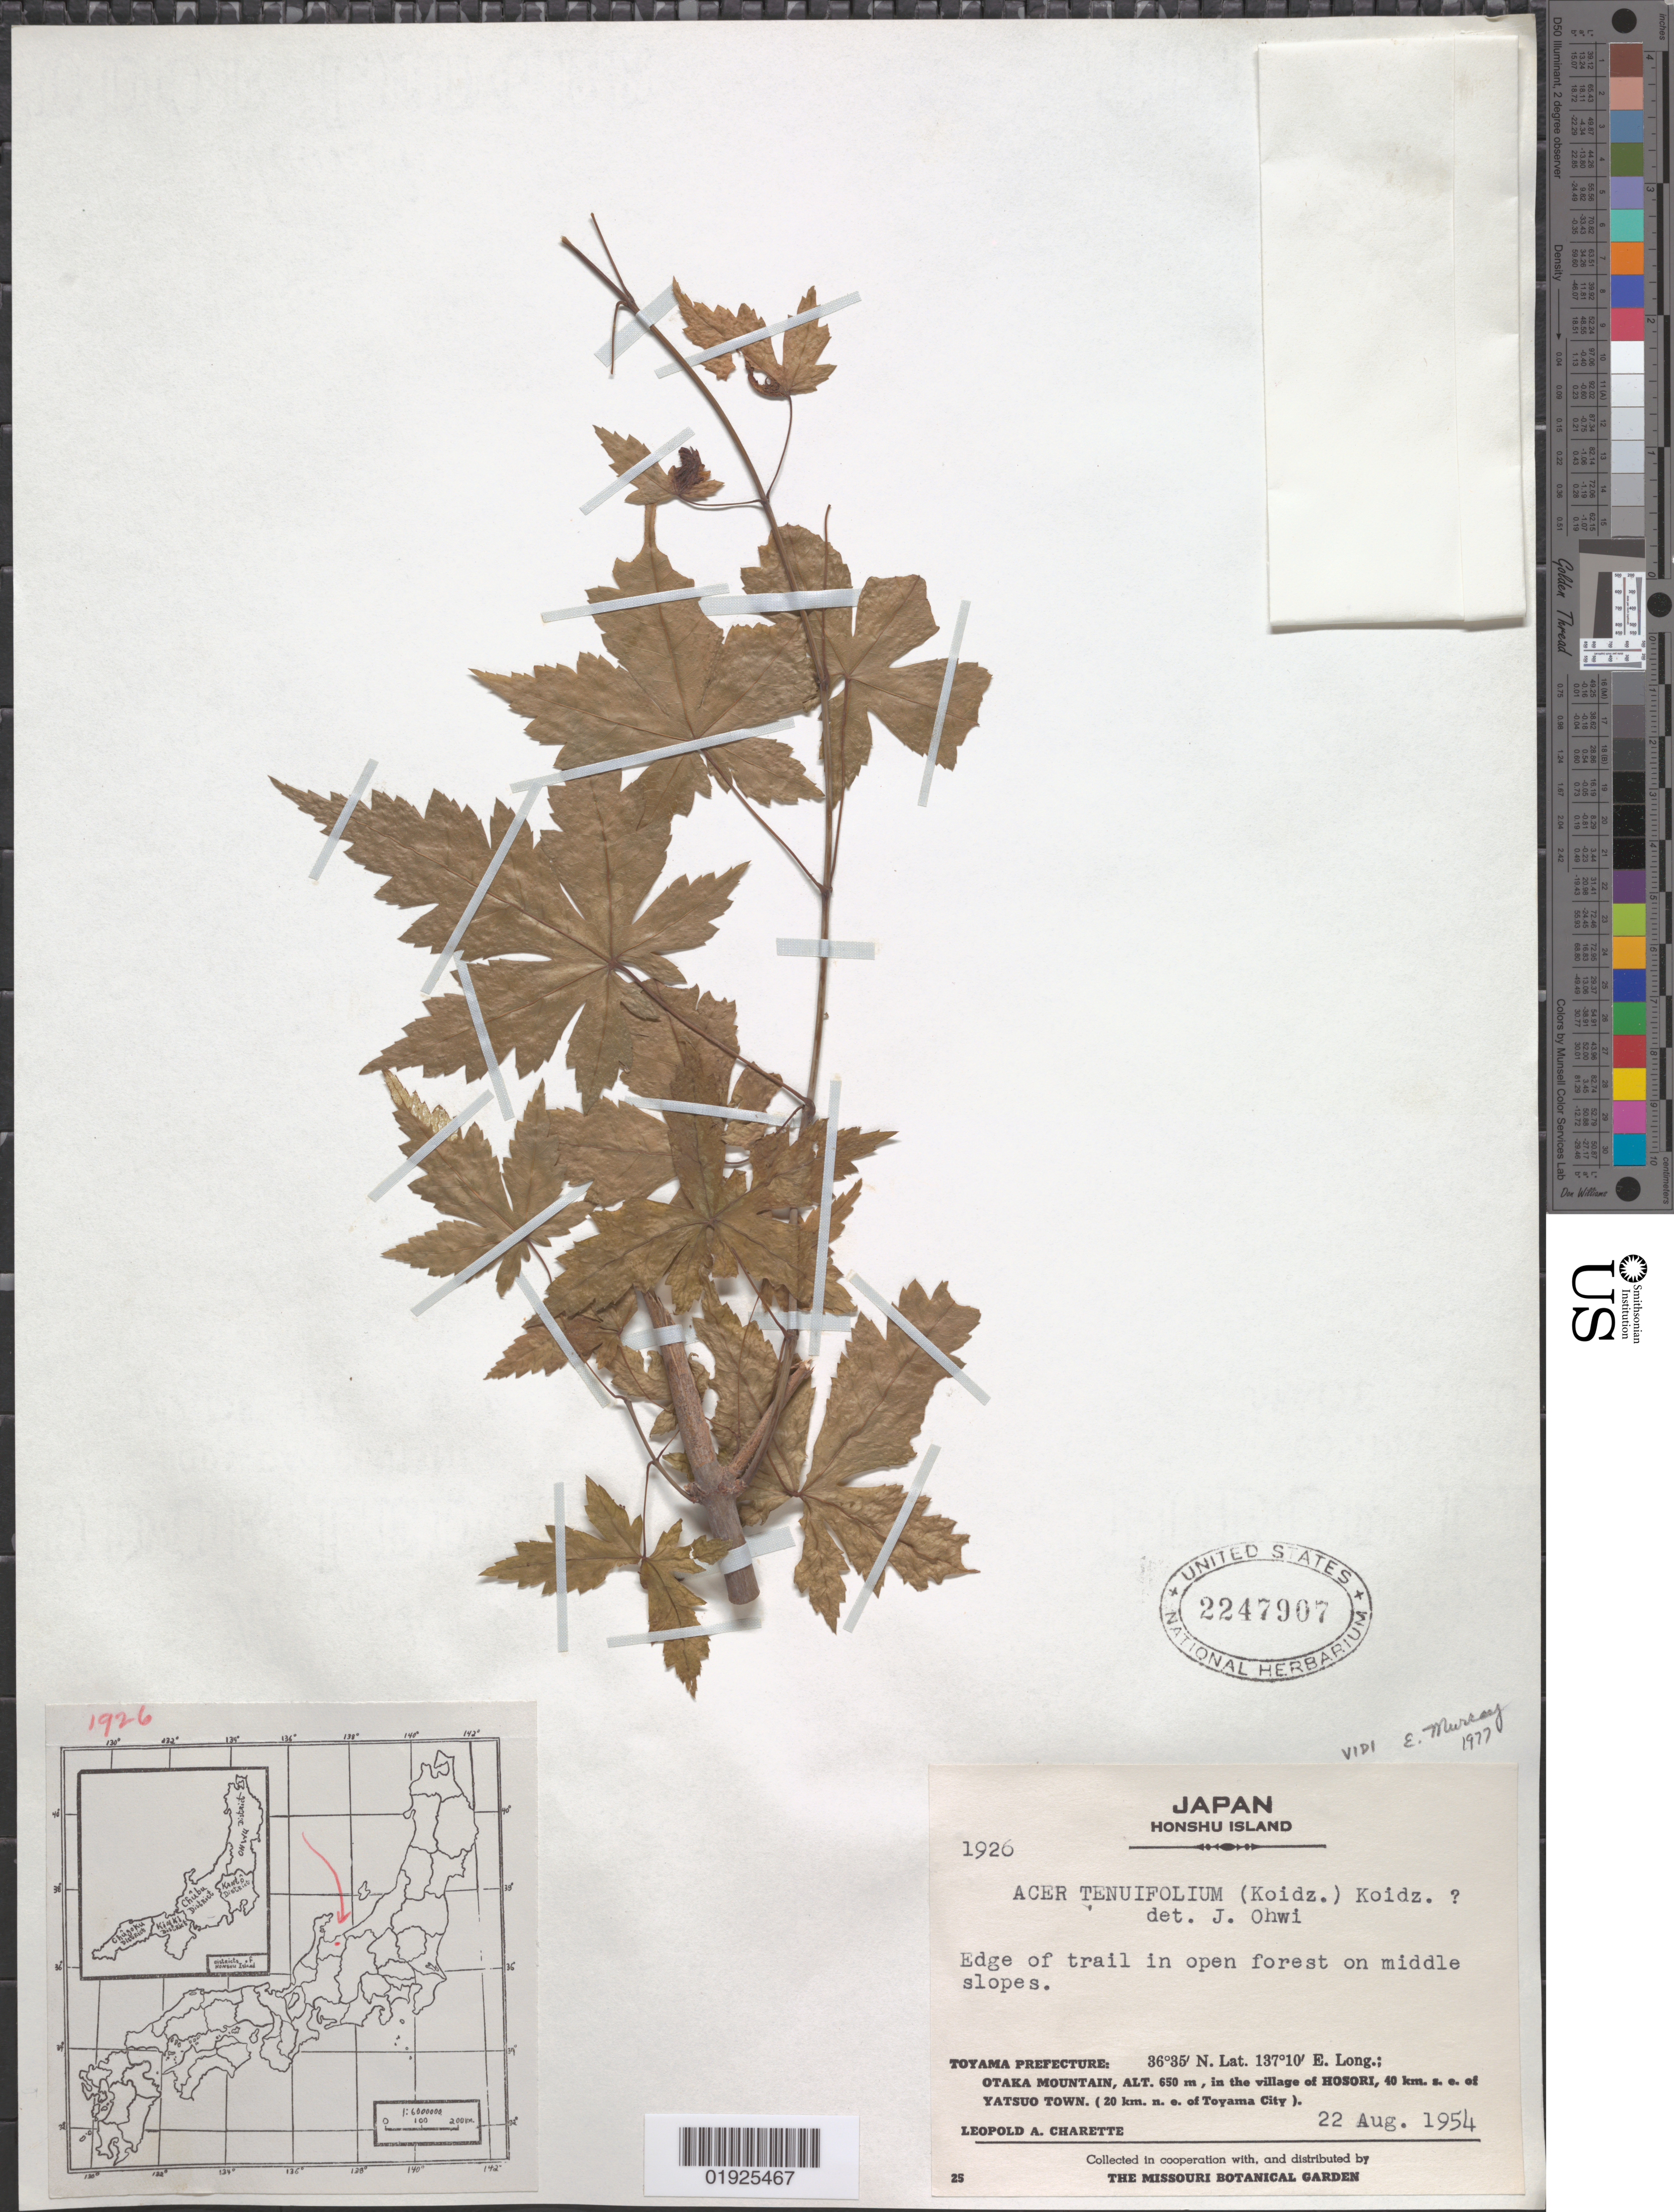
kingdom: Plantae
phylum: Tracheophyta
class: Magnoliopsida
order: Sapindales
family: Sapindaceae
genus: Acer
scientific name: Acer tenuifolium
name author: (Koidz.) Koidz.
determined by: Murray, Edward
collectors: L. A. Charette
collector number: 1926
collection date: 1954-08-22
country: Japan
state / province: Toyama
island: Honshu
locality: Otaka Mountain, in the village of Hosori, 40 km SE of Yatsuo Town (20 km NE of Toyama City)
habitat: Edge of trail in open forest on middle slopes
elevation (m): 650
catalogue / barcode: US 2247907